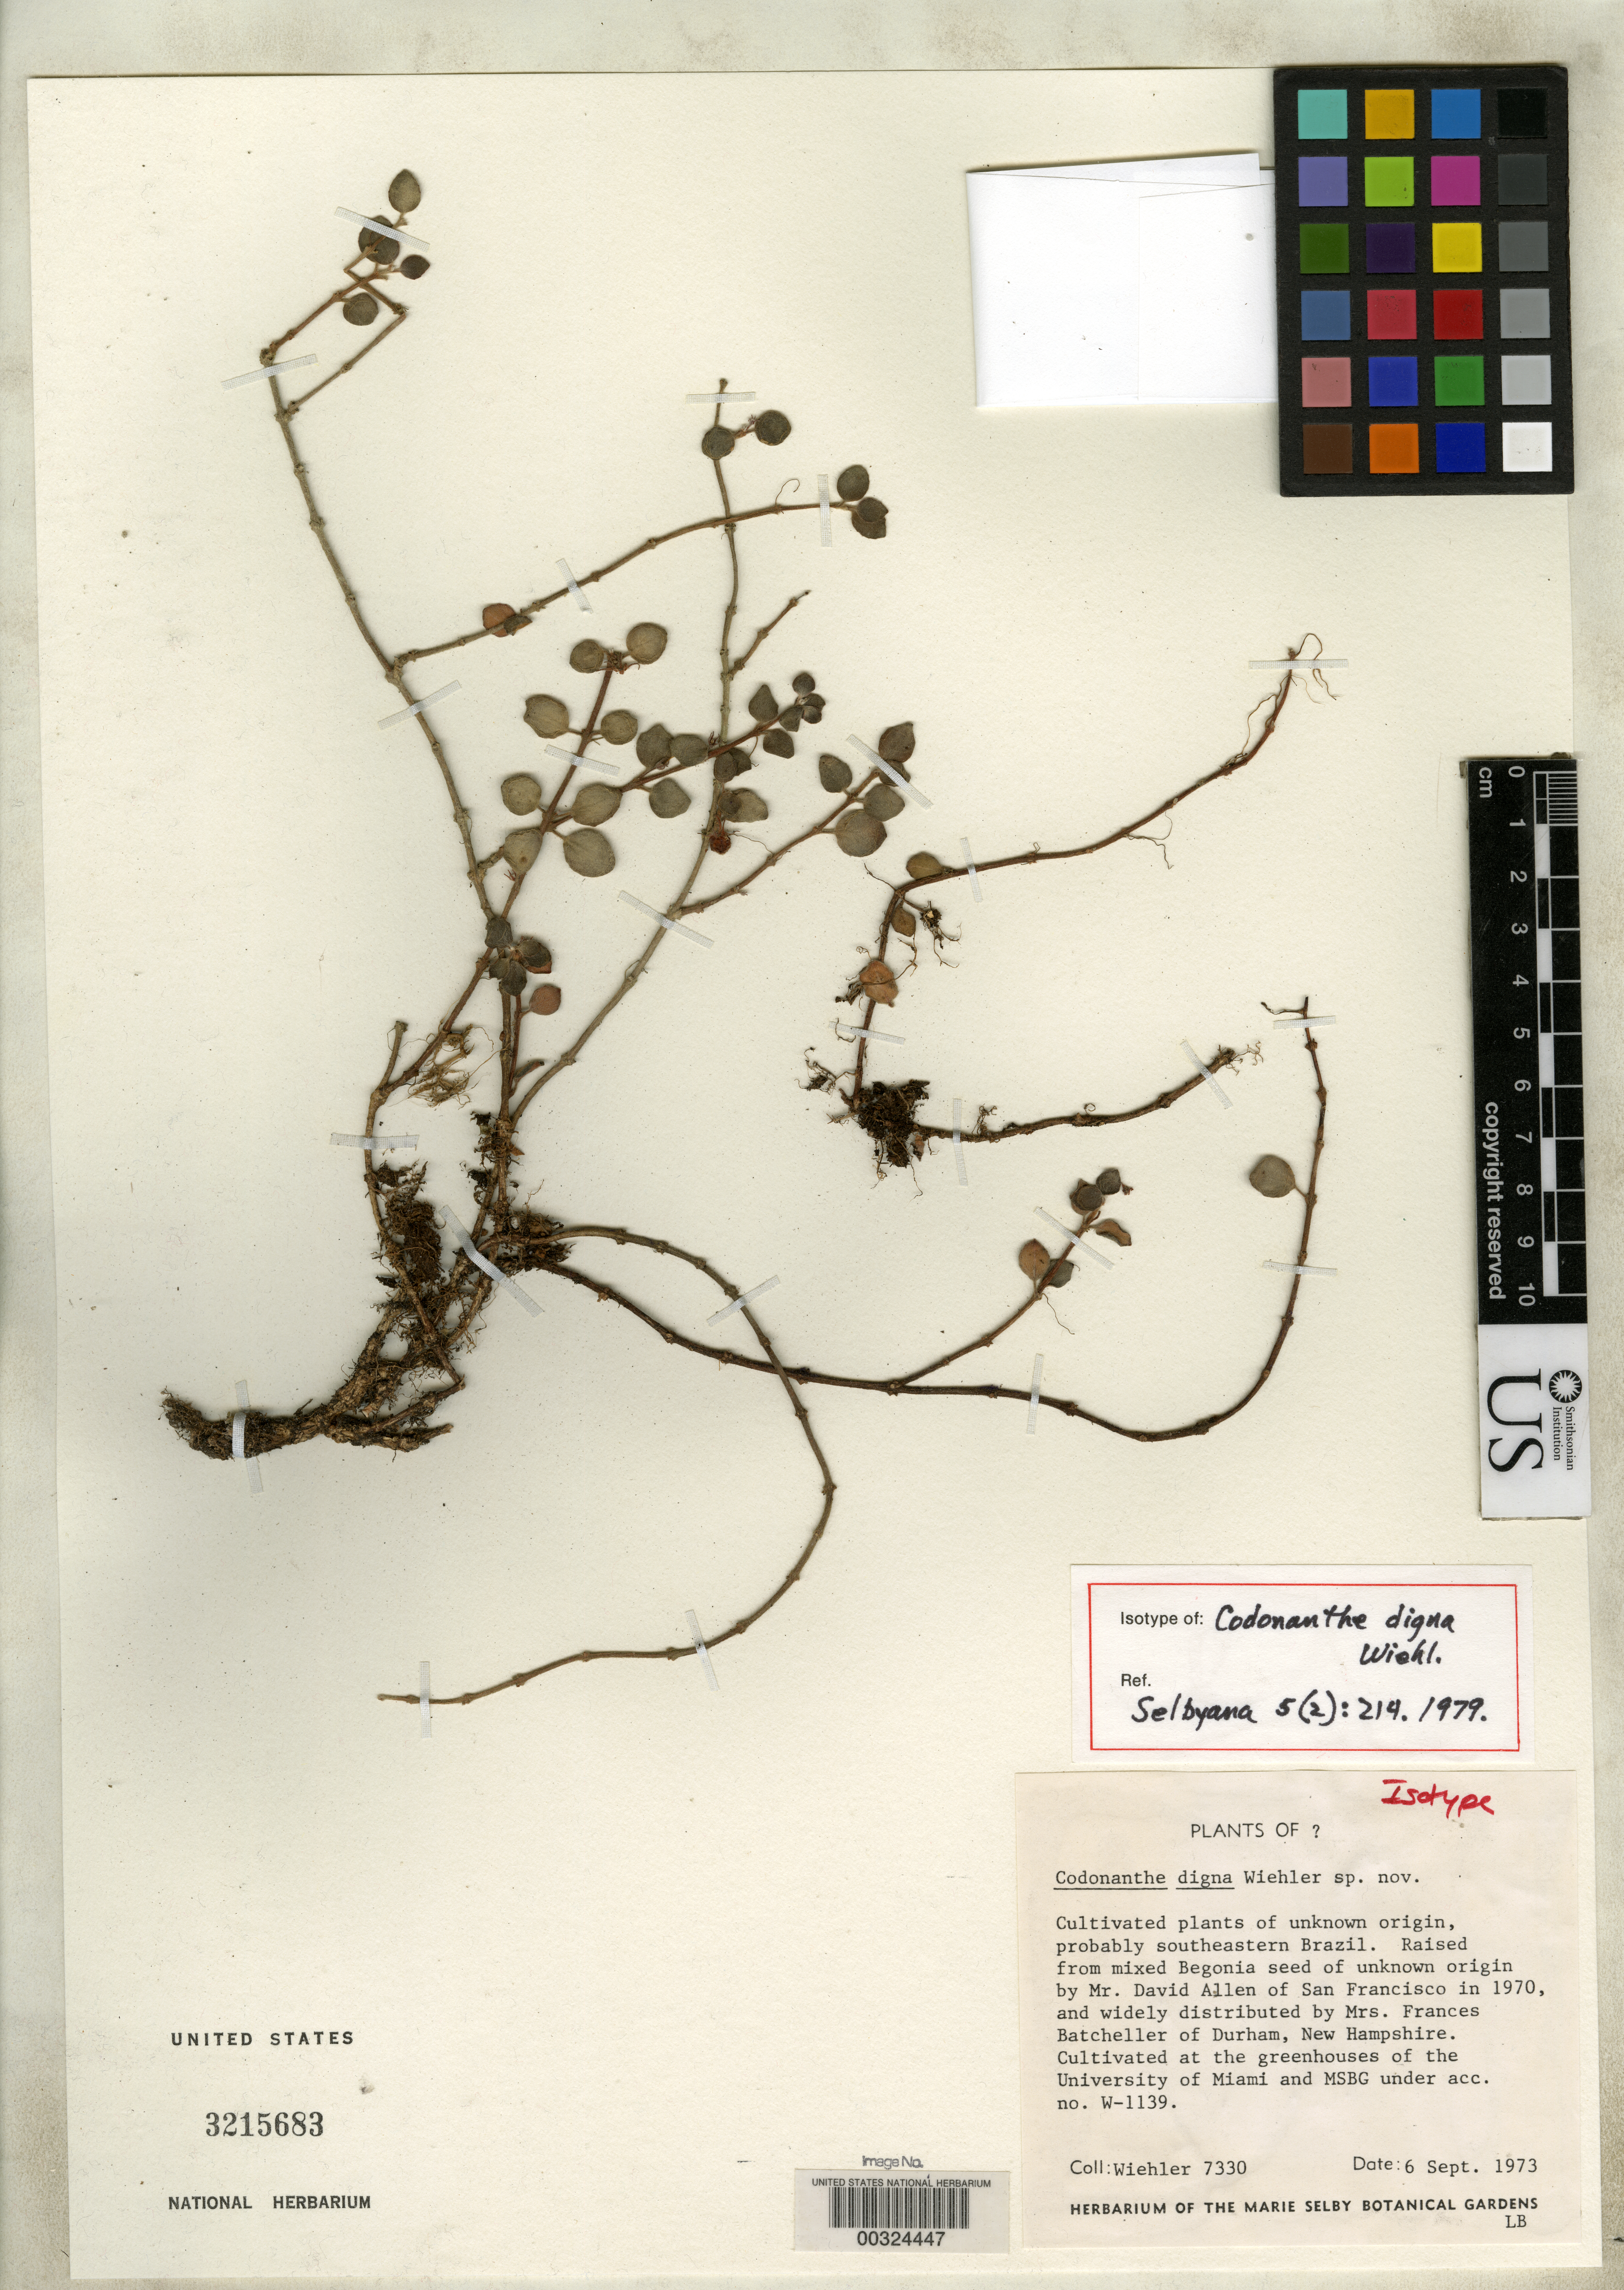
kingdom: Plantae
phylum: Tracheophyta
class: Magnoliopsida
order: Lamiales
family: Gesneriaceae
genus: Codonanthe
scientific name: Codonanthe digna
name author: Wiehler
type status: Isotype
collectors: H. J. Wiehler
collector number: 7330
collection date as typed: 06 Sep 1973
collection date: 1973-09-06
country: Brazil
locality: Probably southeastern.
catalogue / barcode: US 3215683